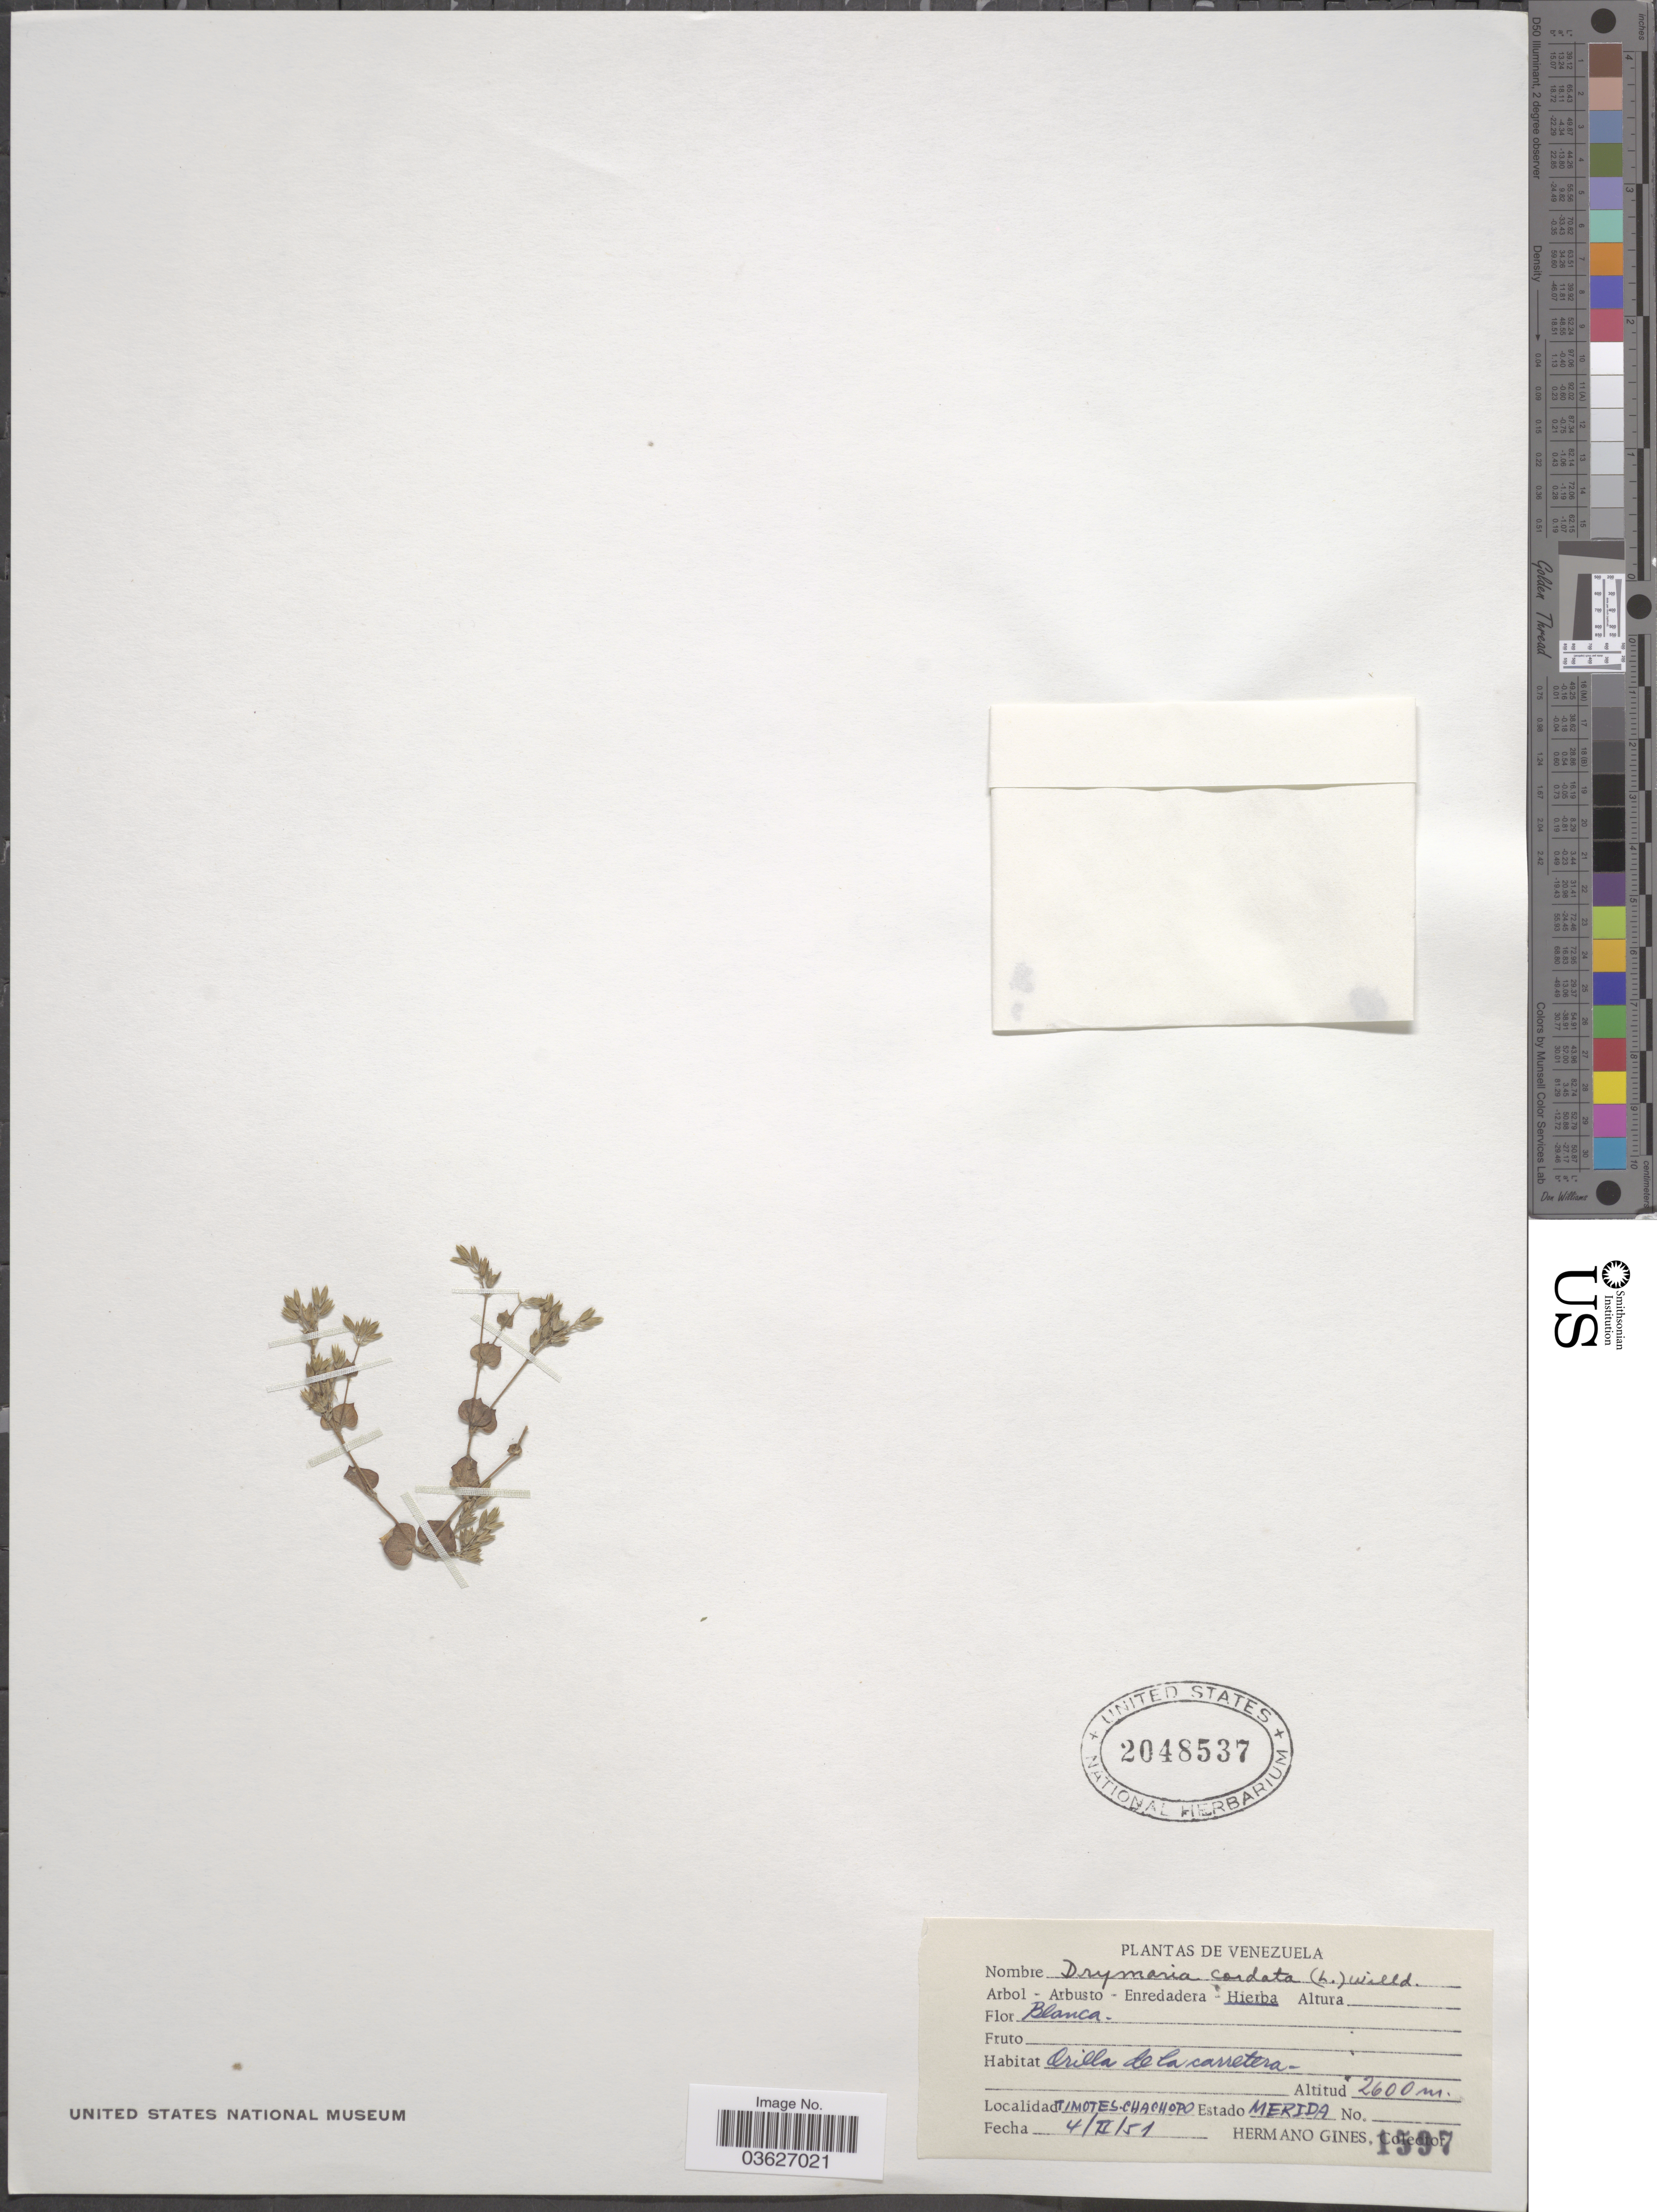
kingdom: Plantae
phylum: Tracheophyta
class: Magnoliopsida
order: Caryophyllales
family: Caryophyllaceae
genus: Drymaria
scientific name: Drymaria cordata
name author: (L.) Willd. ex Schult.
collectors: Bro. Gines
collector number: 1597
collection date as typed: Transcribed d/m/y: 4/2/51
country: Venezuela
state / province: Mérida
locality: Timotes. Chachopo. Orilla de la carretera.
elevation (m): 2600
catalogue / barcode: US 2048537